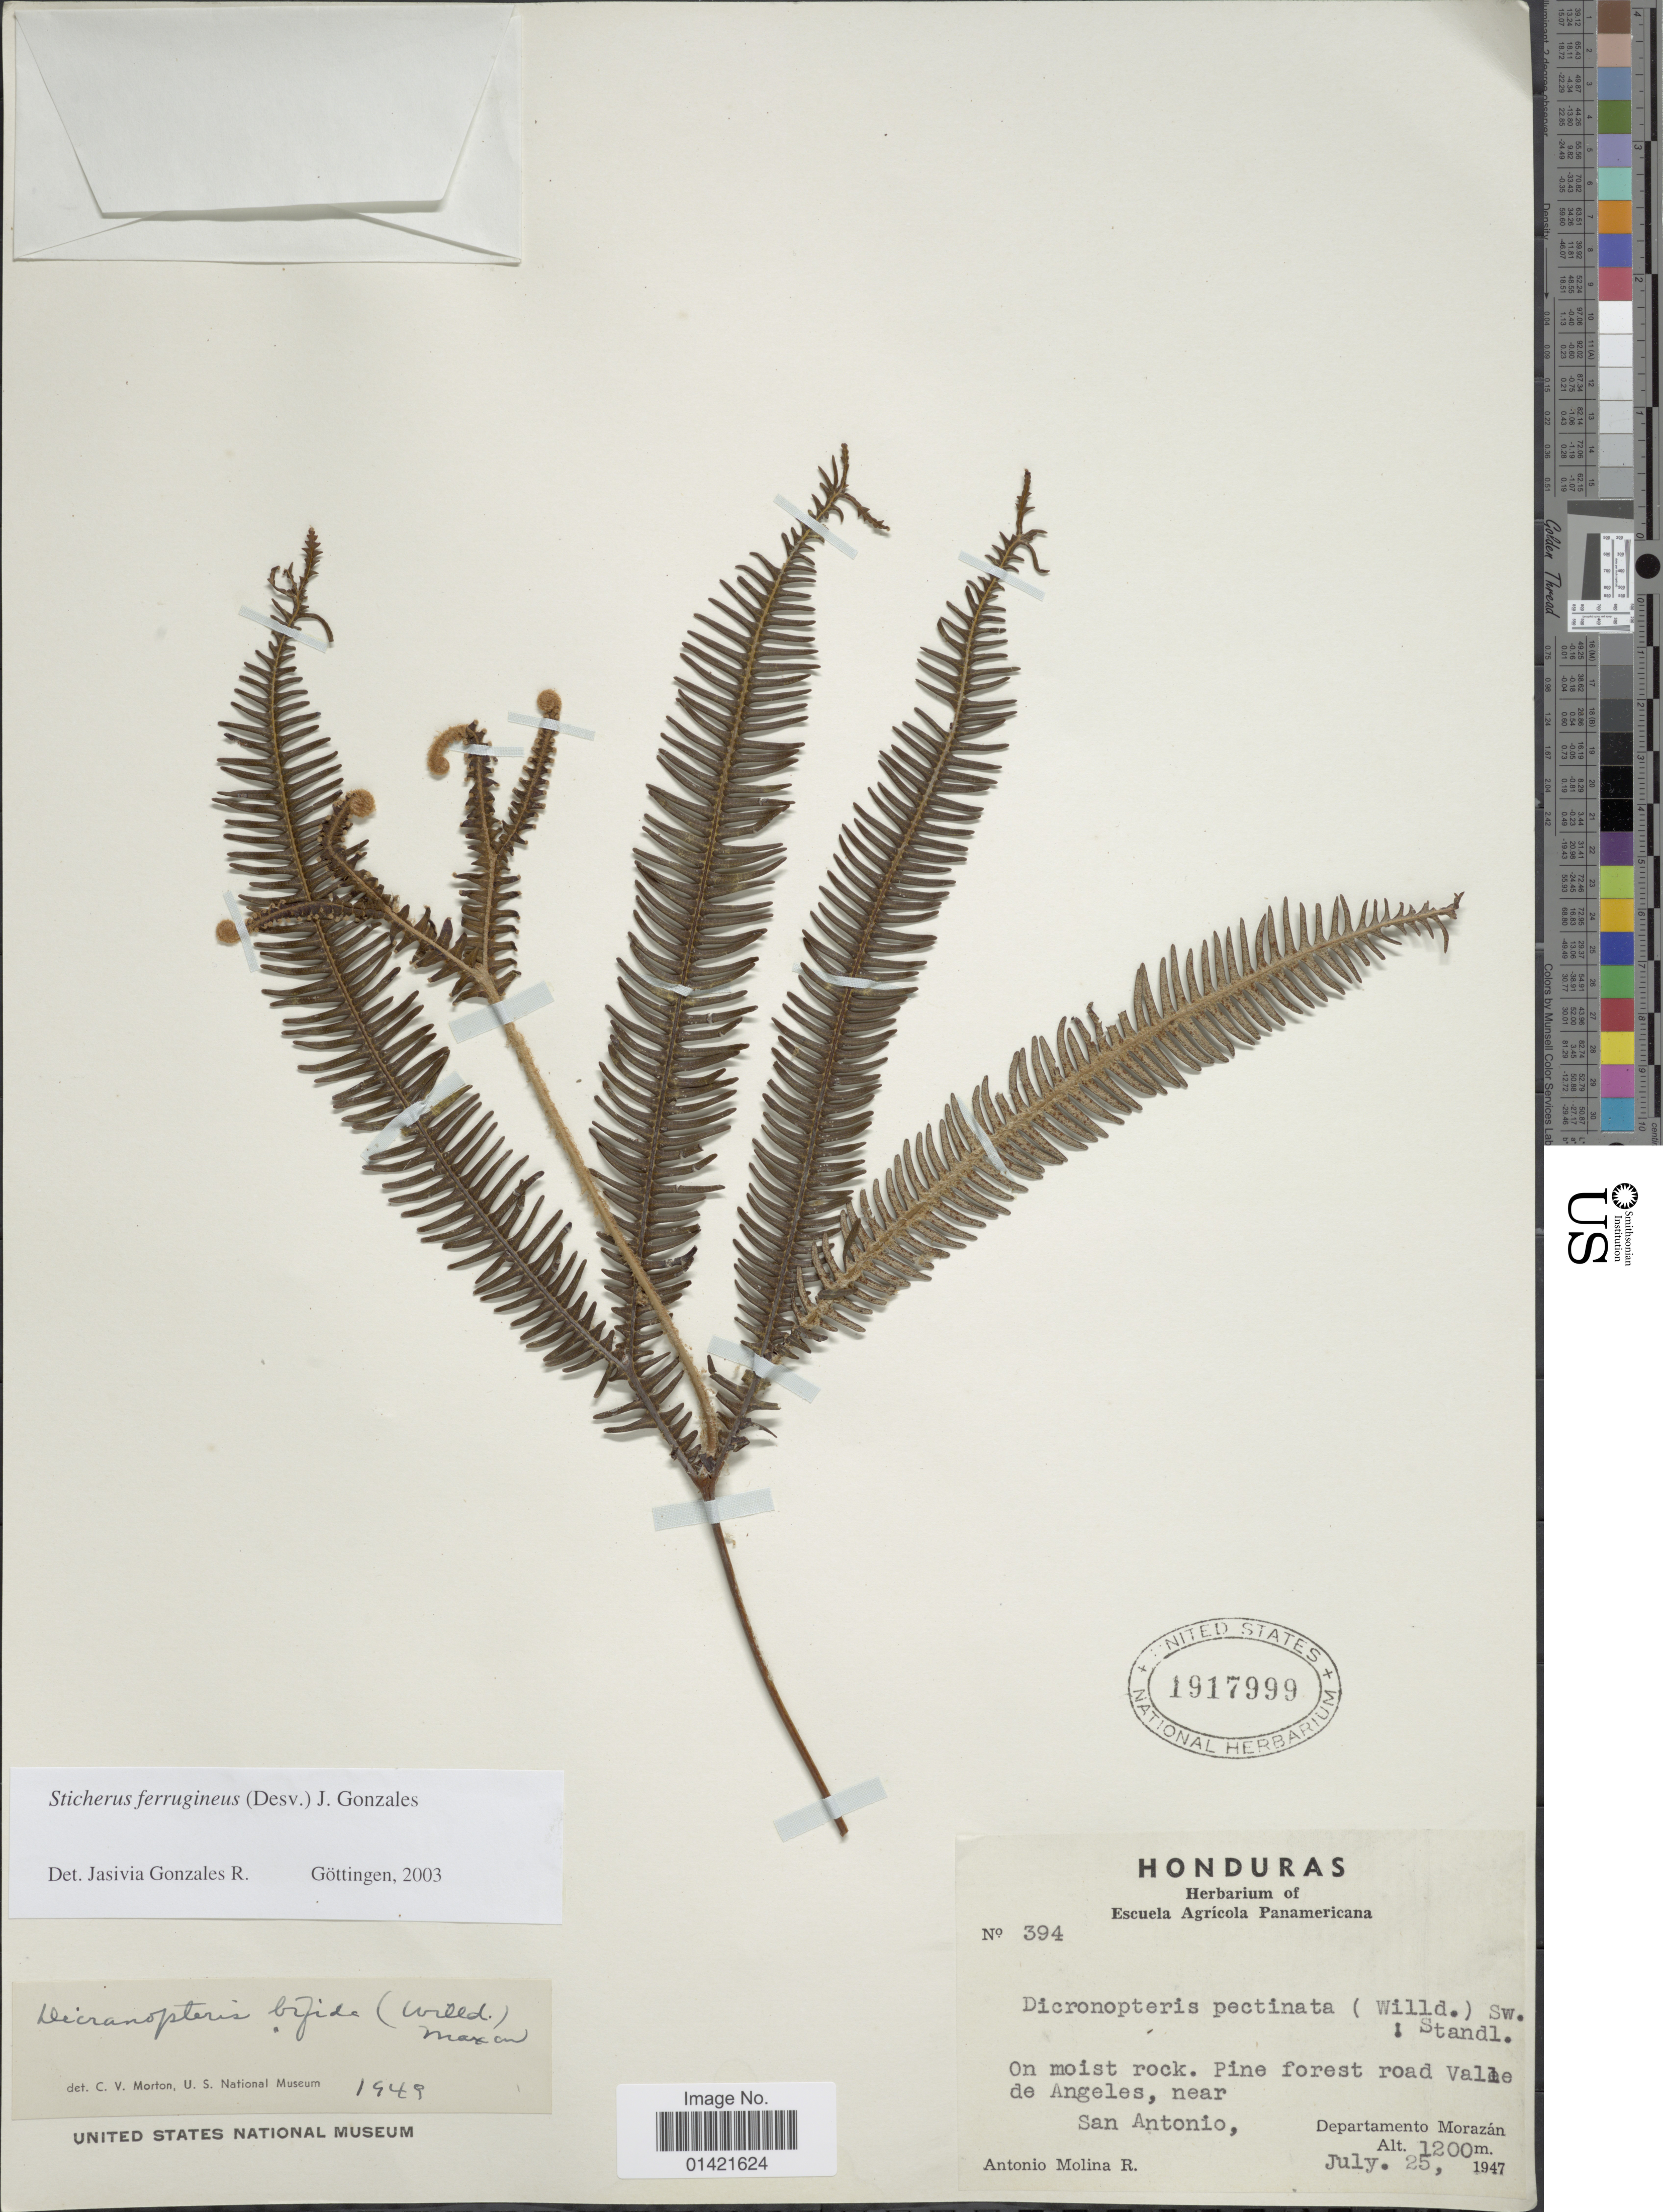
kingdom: Plantae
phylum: Tracheophyta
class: Polypodiopsida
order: Gleicheniales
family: Gleicheniaceae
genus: Sticherus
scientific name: Sticherus ferrugineus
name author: (Desv.) J. Gonzales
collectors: A. Molina R.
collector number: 394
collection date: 1947-07-25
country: Honduras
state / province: Fco. Morazán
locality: Pine forest road Valle de Angeles, near San Antonio, Departamento Morazan.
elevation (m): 1200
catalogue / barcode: US 1917999